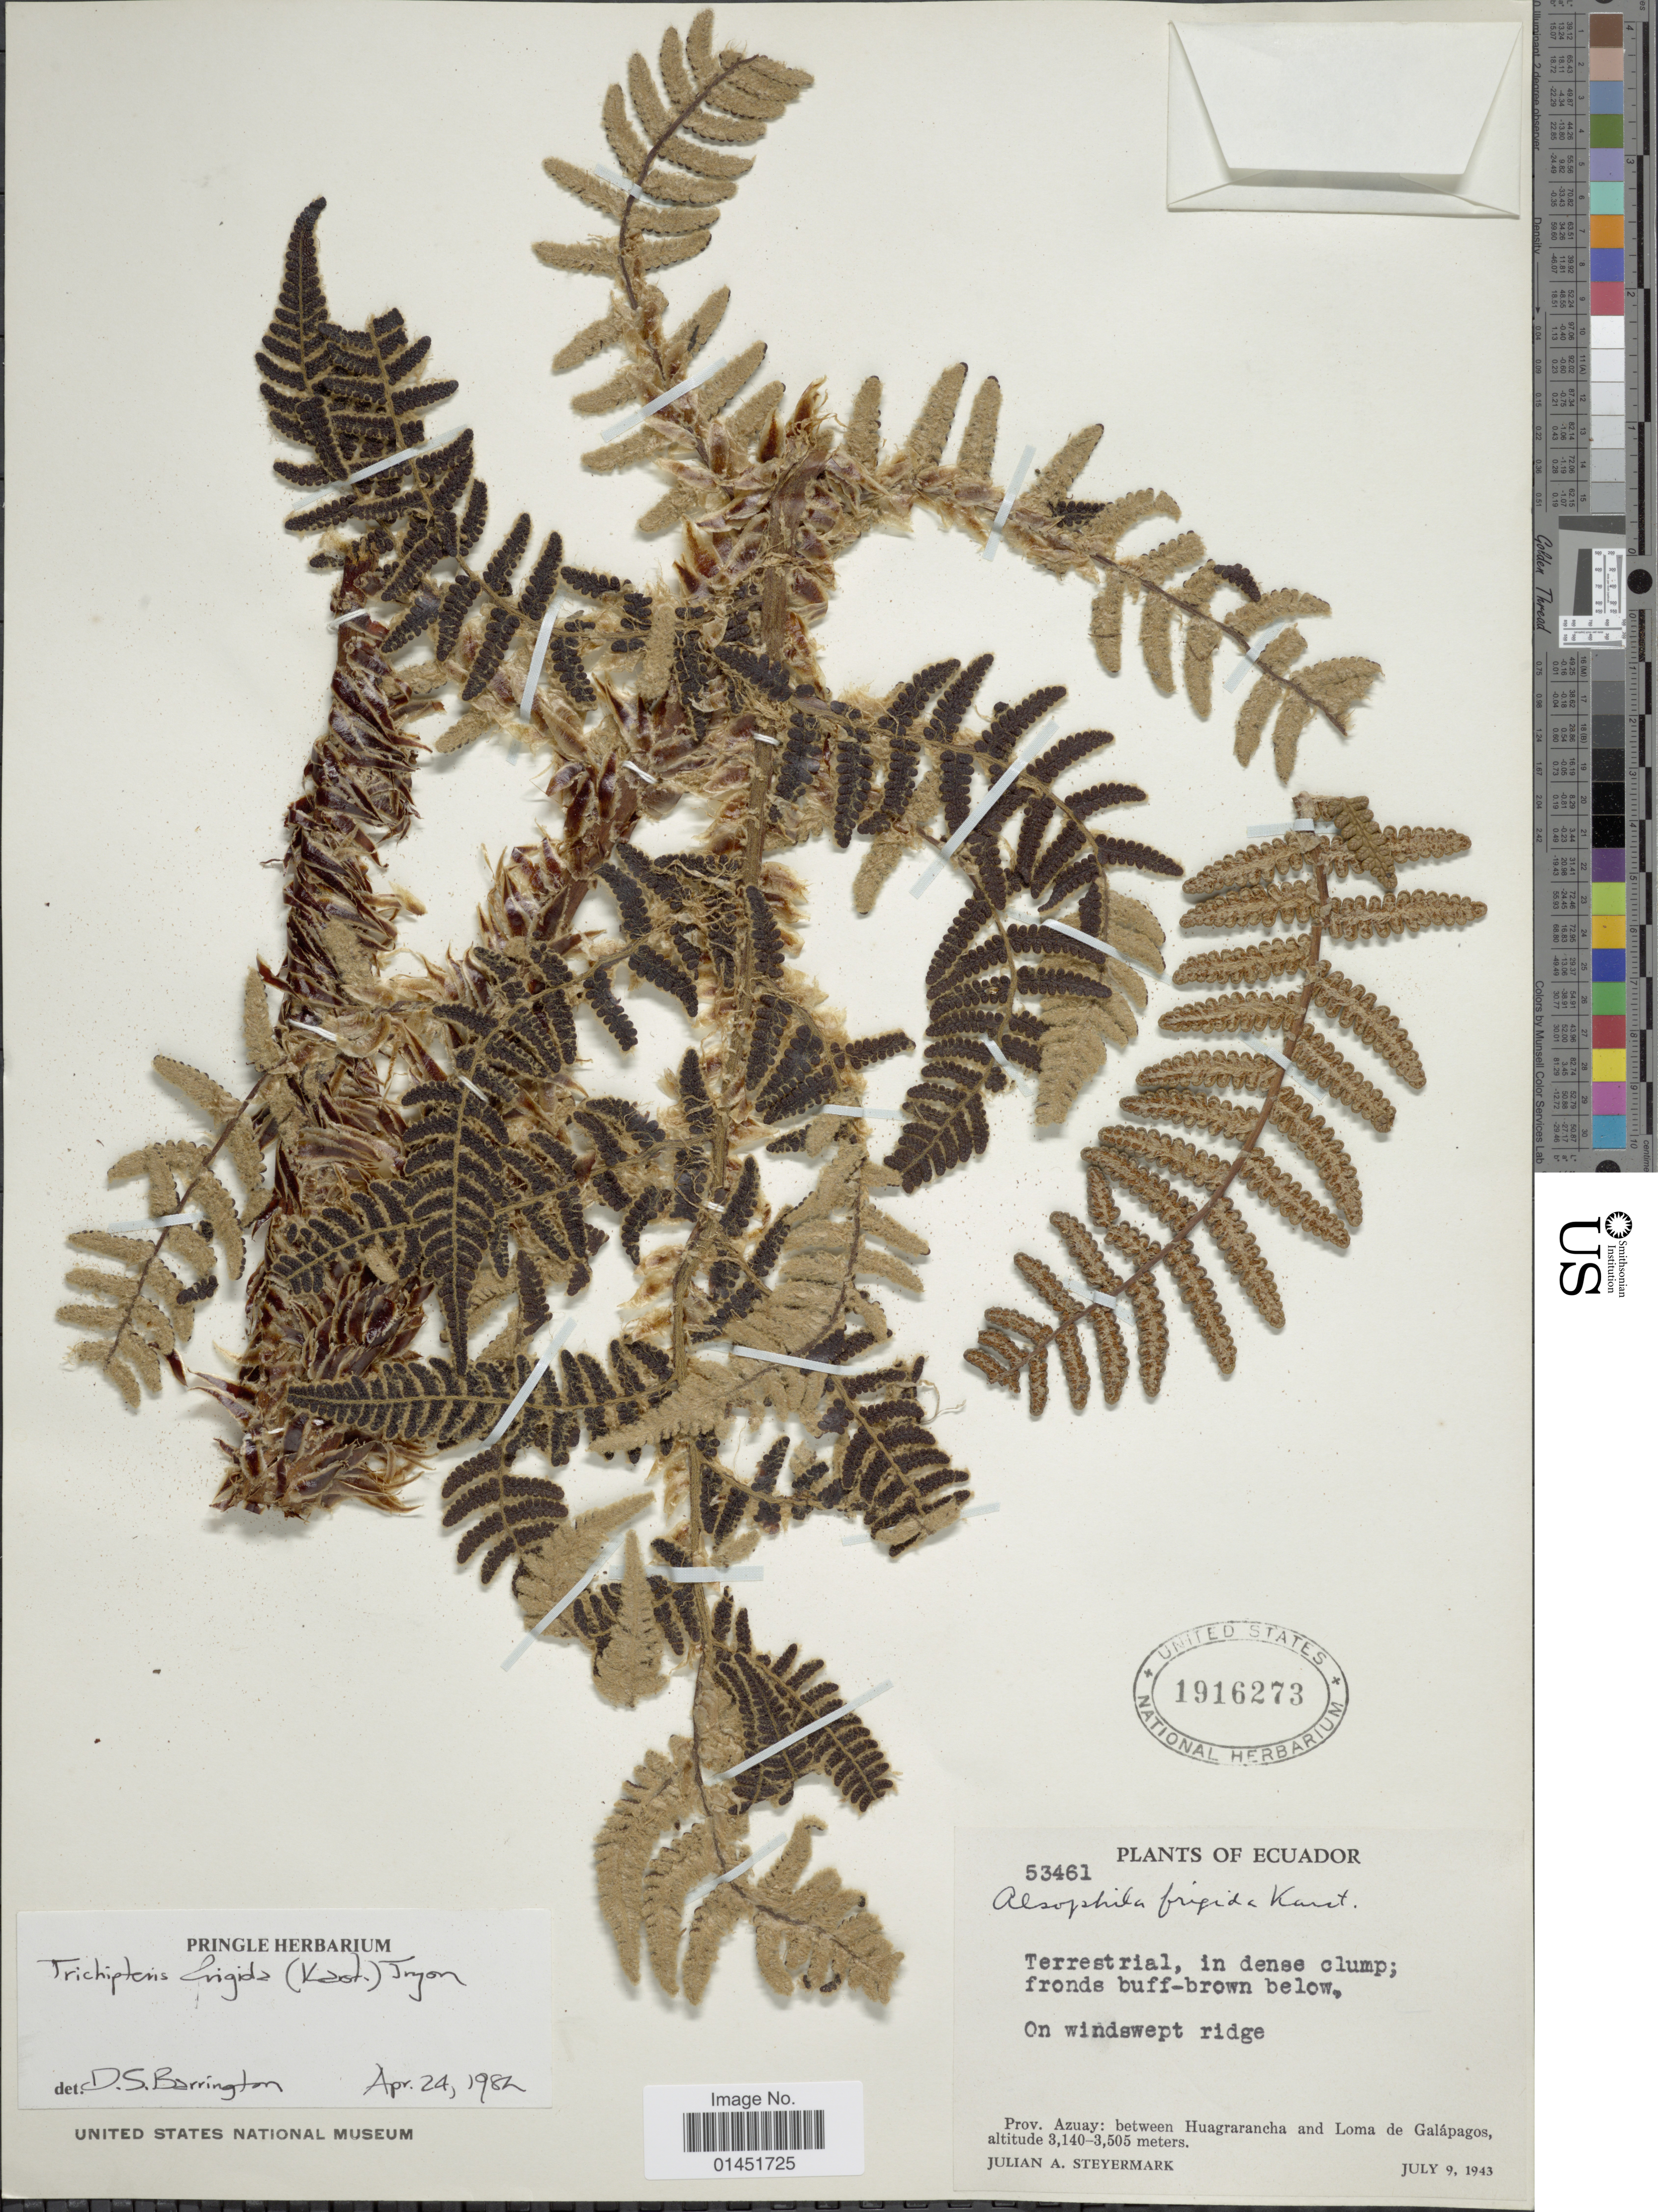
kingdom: Plantae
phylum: Tracheophyta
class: Polypodiopsida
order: Cyatheales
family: Cyatheaceae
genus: Cyathea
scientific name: Cyathea frigida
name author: (H. Karst.) Domin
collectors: J. Steyermark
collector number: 53461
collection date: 1943-07-09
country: Ecuador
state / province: Azuay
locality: Between Huagrarancha and Loma de Galapagos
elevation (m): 3140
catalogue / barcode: US 1916273